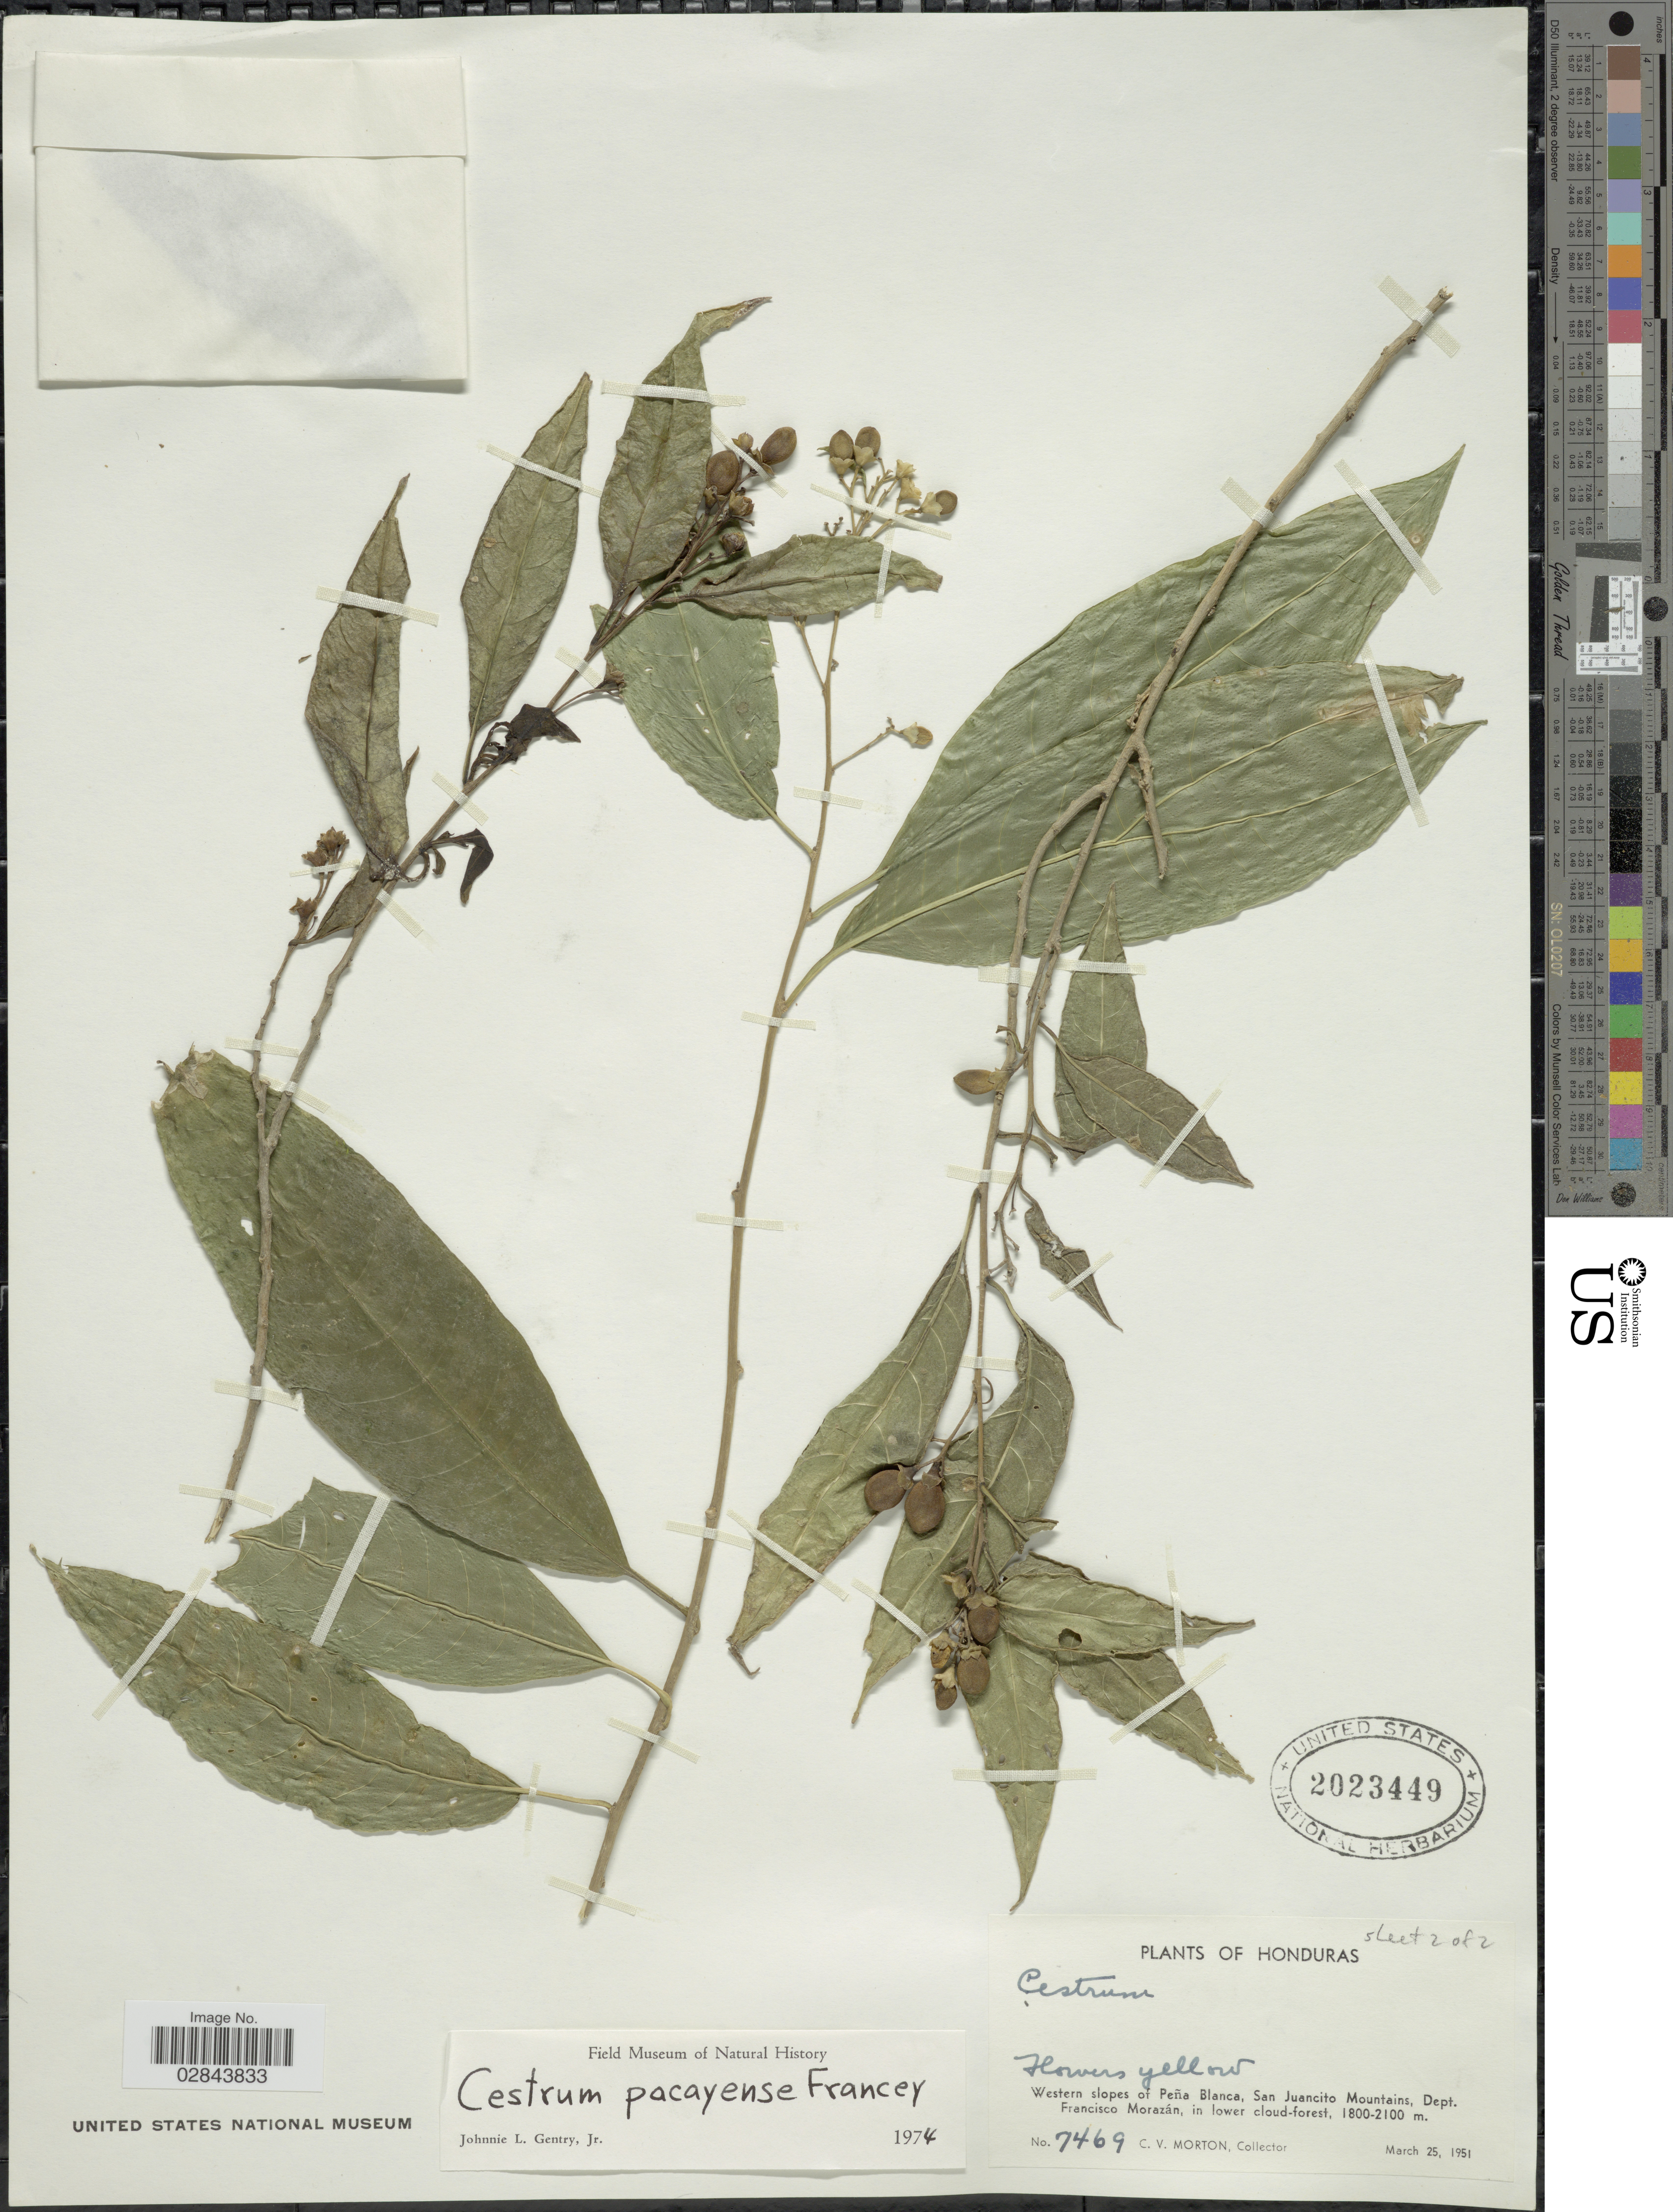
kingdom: Plantae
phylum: Tracheophyta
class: Magnoliopsida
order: Solanales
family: Solanaceae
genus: Cestrum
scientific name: Cestrum pacayense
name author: Francey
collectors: C. V. Morton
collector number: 7469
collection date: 1951-03-25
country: Honduras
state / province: Fco. Morazán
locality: Western slopes of Peña Blanca, San Juancito Mountains, Dept. Francisco Morazán.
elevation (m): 1800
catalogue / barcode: US 2023449